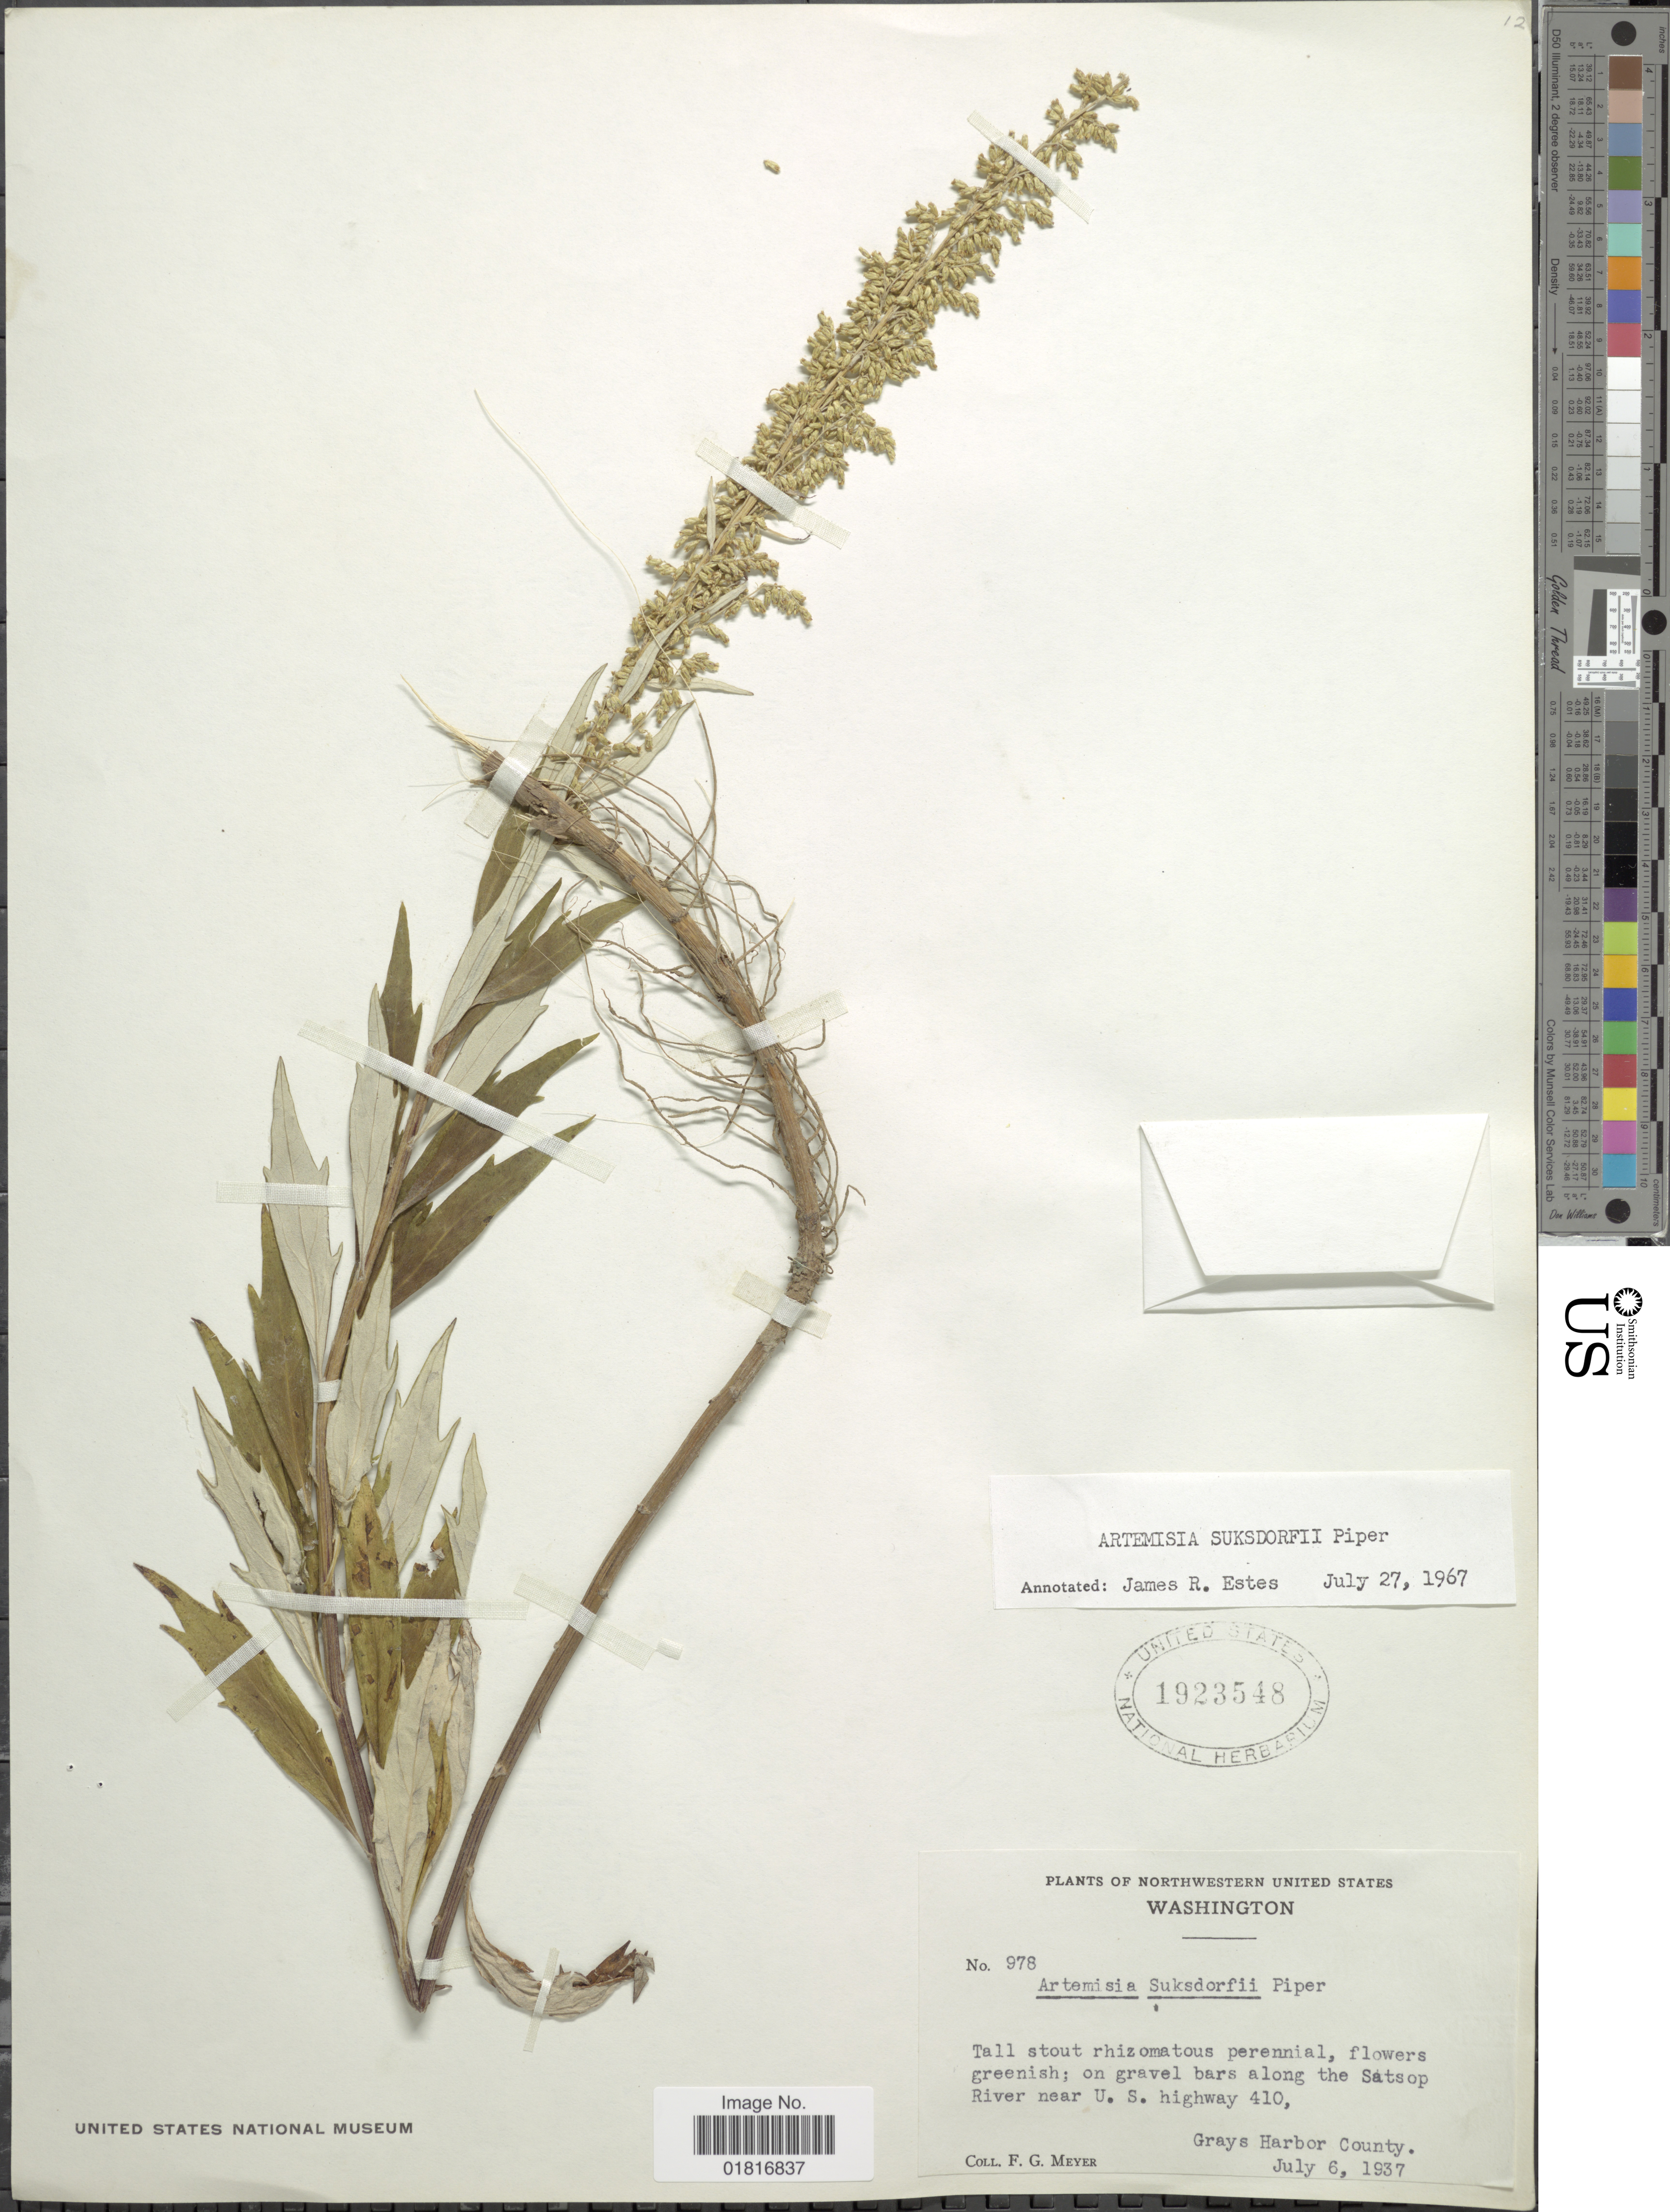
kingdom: Plantae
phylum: Tracheophyta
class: Magnoliopsida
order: Asterales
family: Asteraceae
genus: Artemisia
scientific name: Artemisia suksdorfii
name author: Piper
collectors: F. G. Meyer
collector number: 978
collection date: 1937-07-06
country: United States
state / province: Washington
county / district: Grays Harbor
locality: Northwestern United States, on gravel bars along the Satsop River near U.S. highway 410, Grays Harbor County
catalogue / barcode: US 1923548